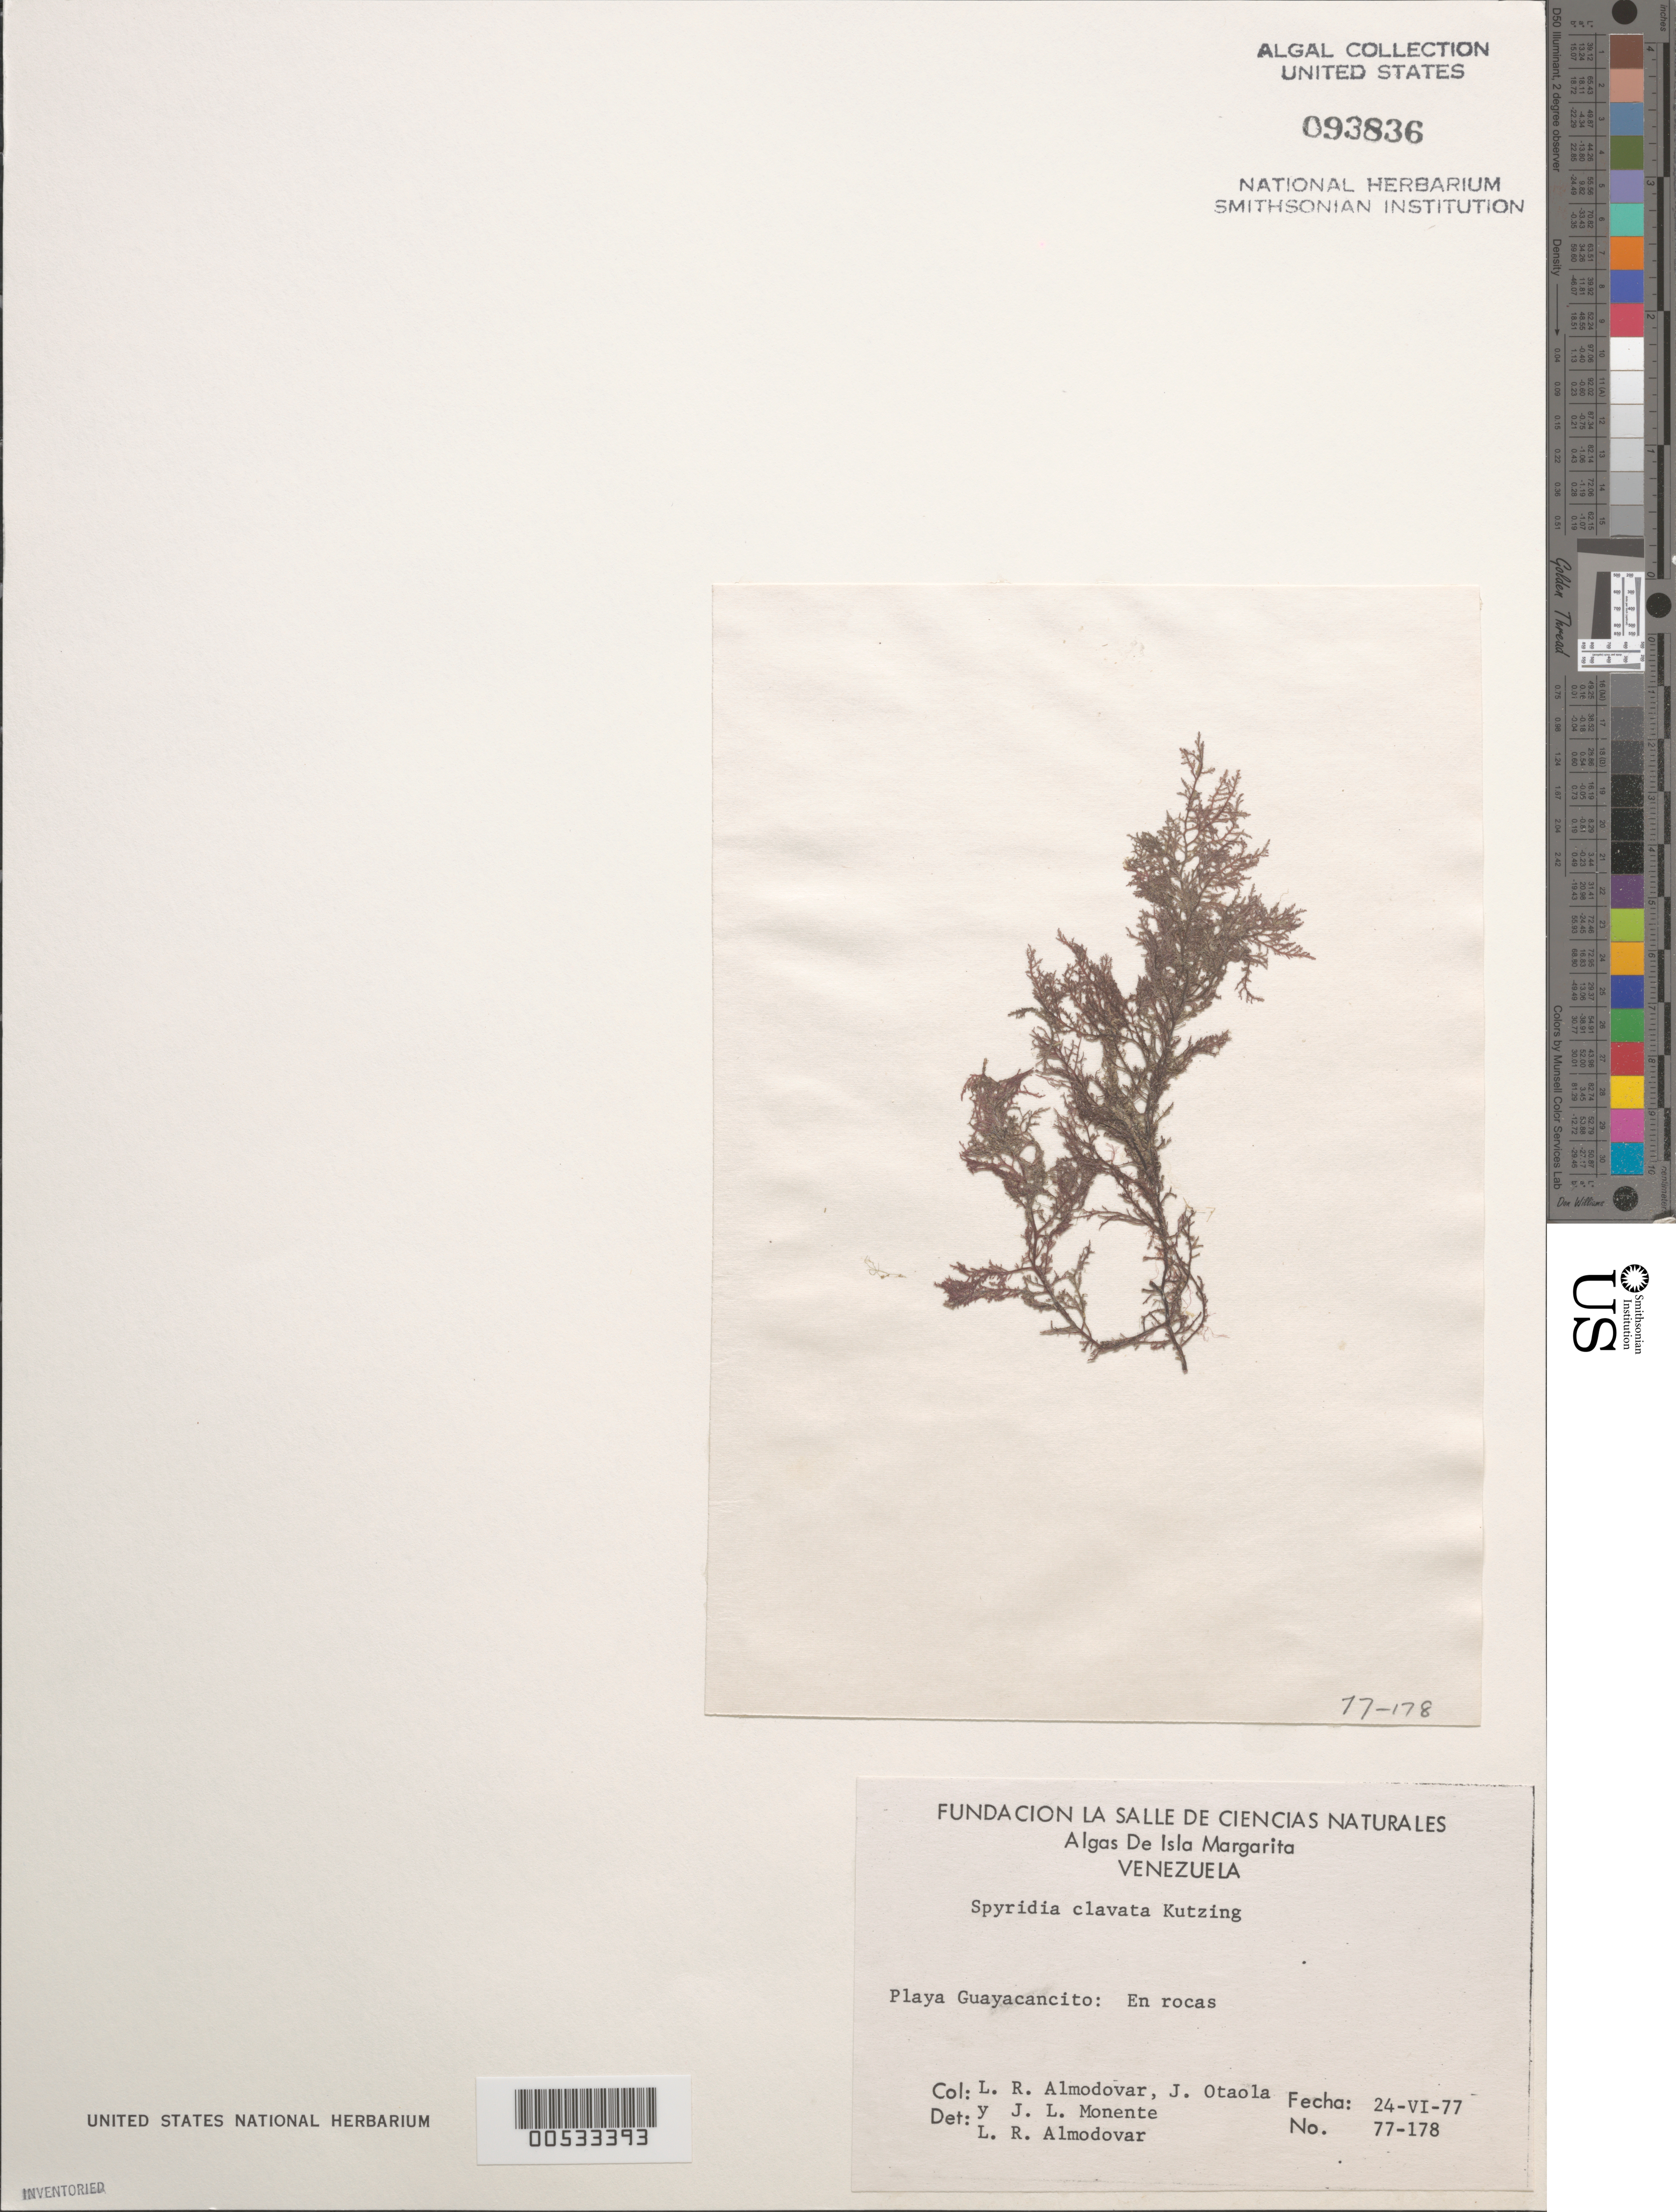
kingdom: Plantae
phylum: Rhodophyta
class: Florideophyceae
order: Ceramiales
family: Spyridiaceae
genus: Spyridia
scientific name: Spyridia clavata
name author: Kütz.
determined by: Almodovar, L. R.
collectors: L. Almodovar, J. Otaola & J. Monenie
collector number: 77-178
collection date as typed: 24 Jun 1977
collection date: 1977-06-24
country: Venezuela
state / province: Nueva Esparta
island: Margarita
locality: Playa guayacancito, isla de margarita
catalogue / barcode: US 93836